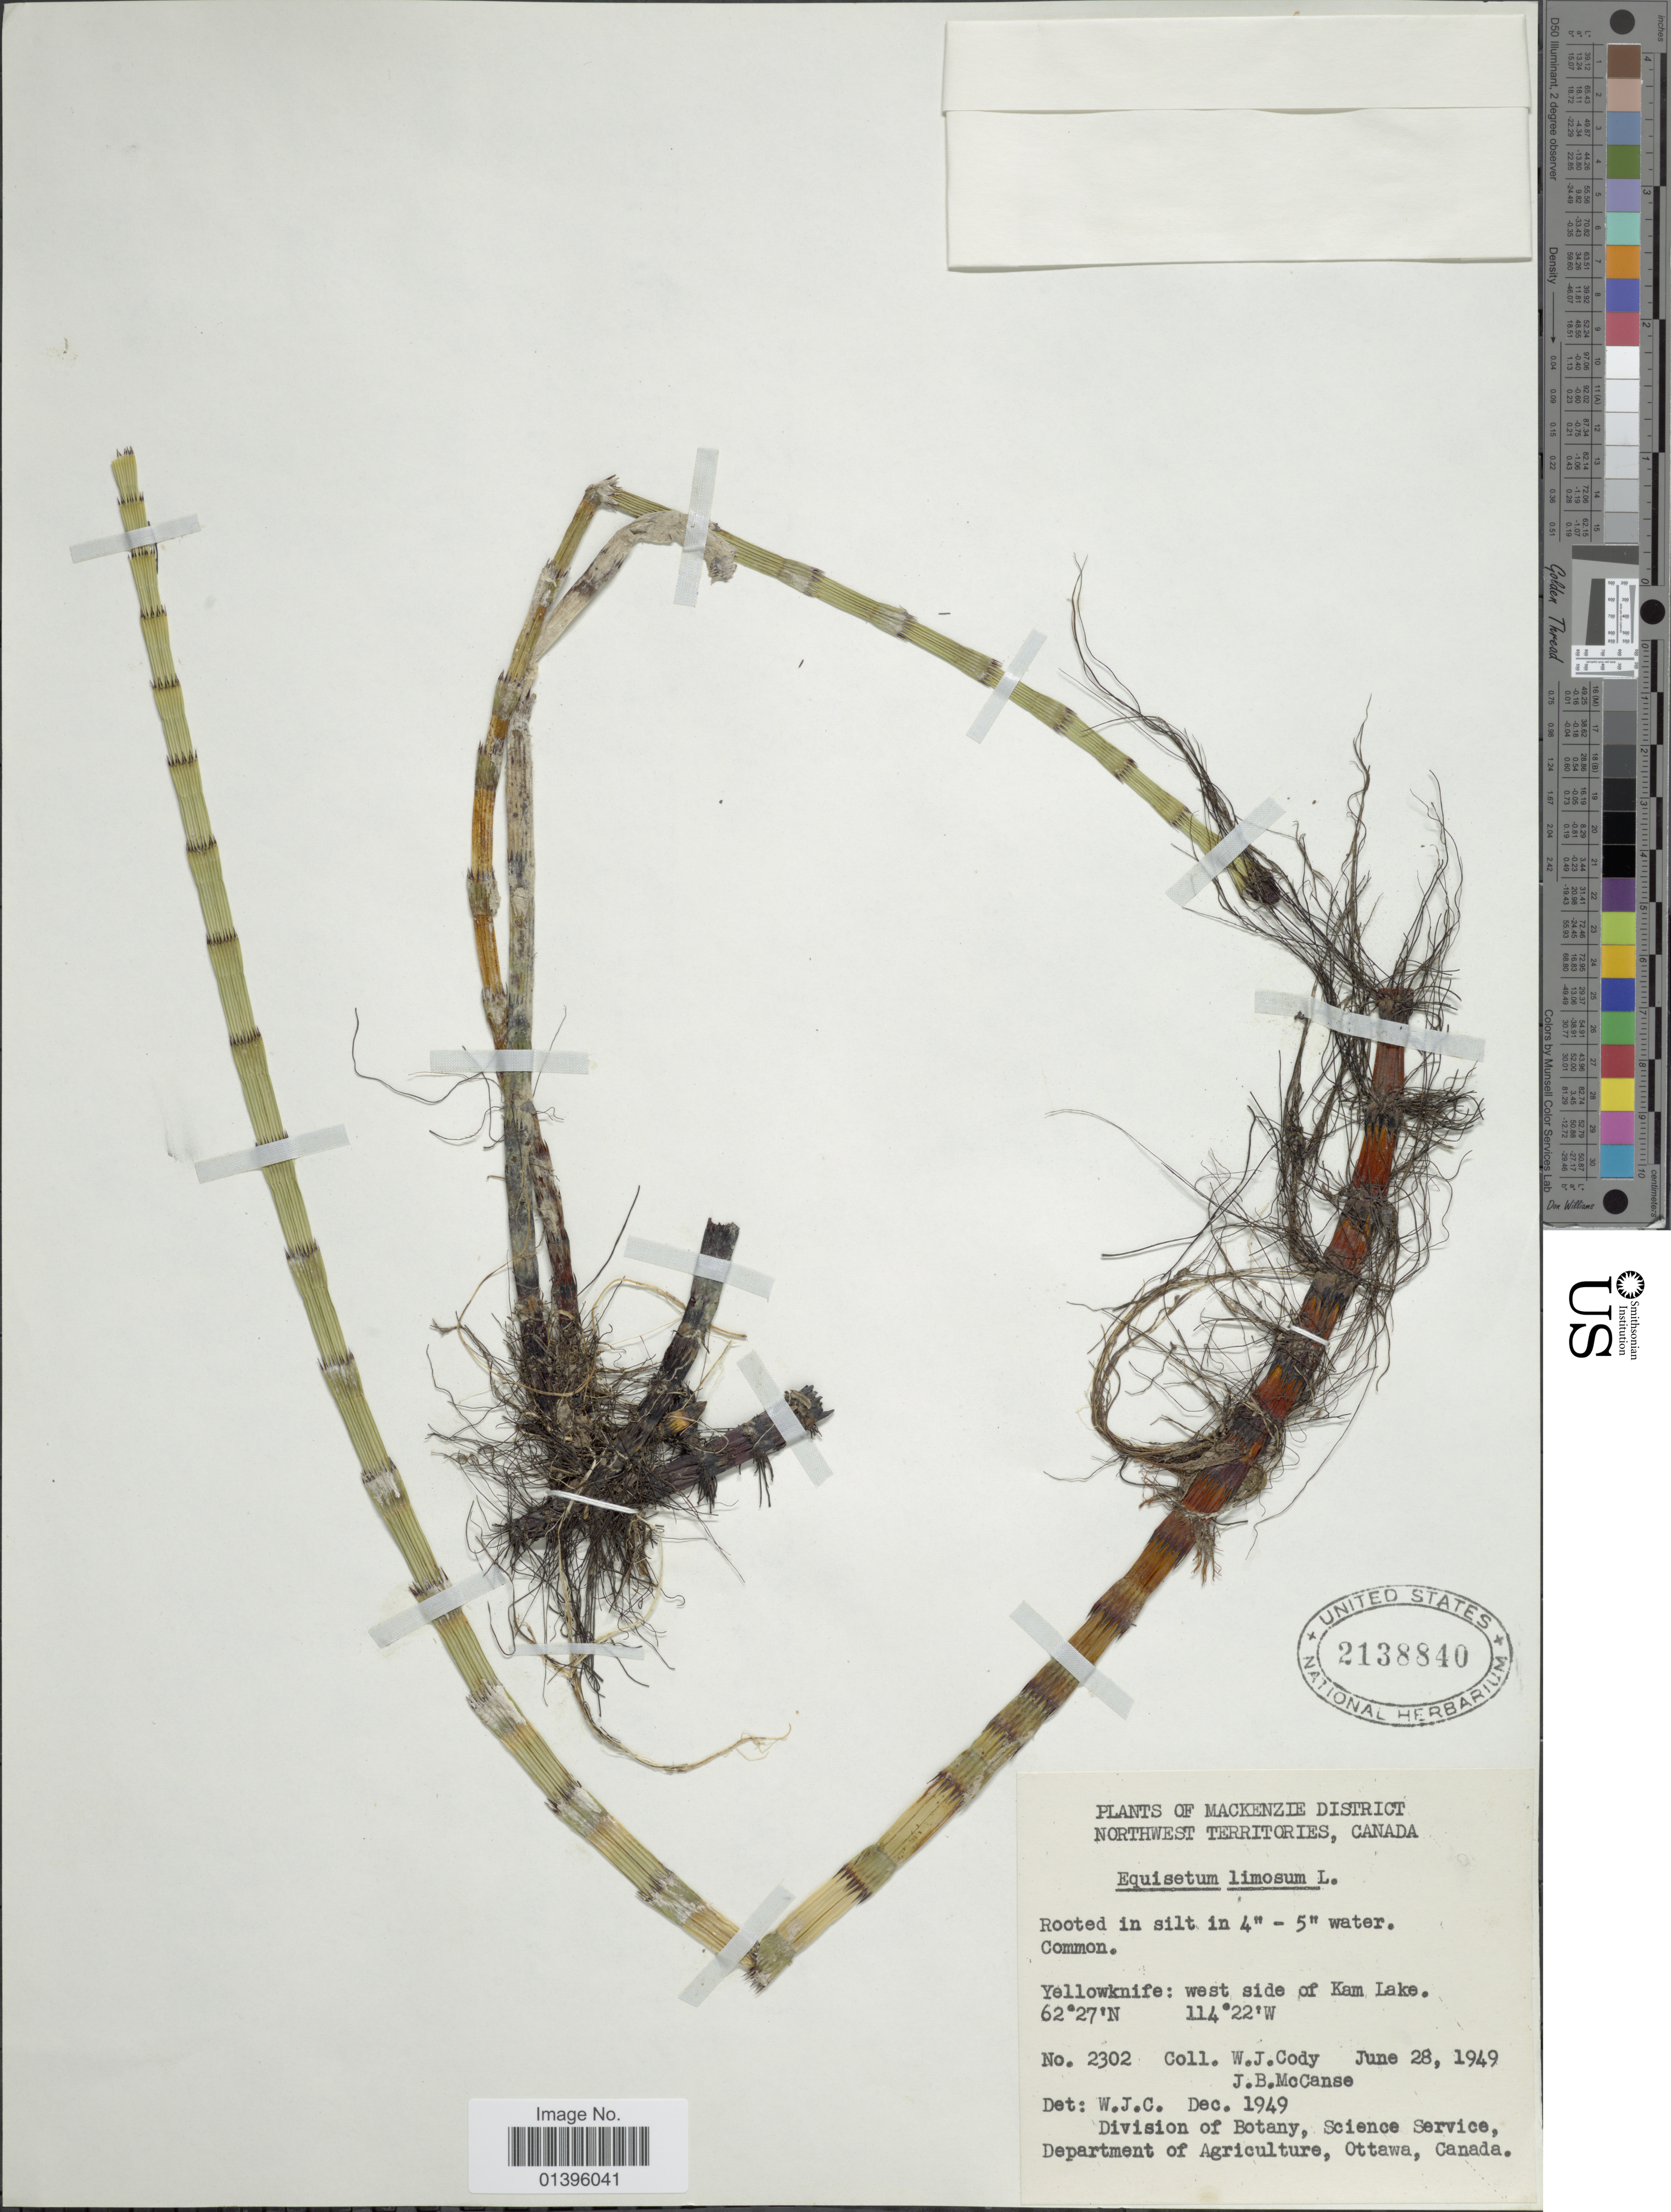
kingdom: Plantae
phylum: Tracheophyta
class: Polypodiopsida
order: Equisetales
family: Equisetaceae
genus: Equisetum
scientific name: Equisetum fluviatile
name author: L.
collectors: W. Cody & J. McCanse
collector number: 2302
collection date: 1949-06-28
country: Canada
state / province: Northwest Territories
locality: Mackenzie District. Yellowknife: west side of Kam Lake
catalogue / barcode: US 2138840